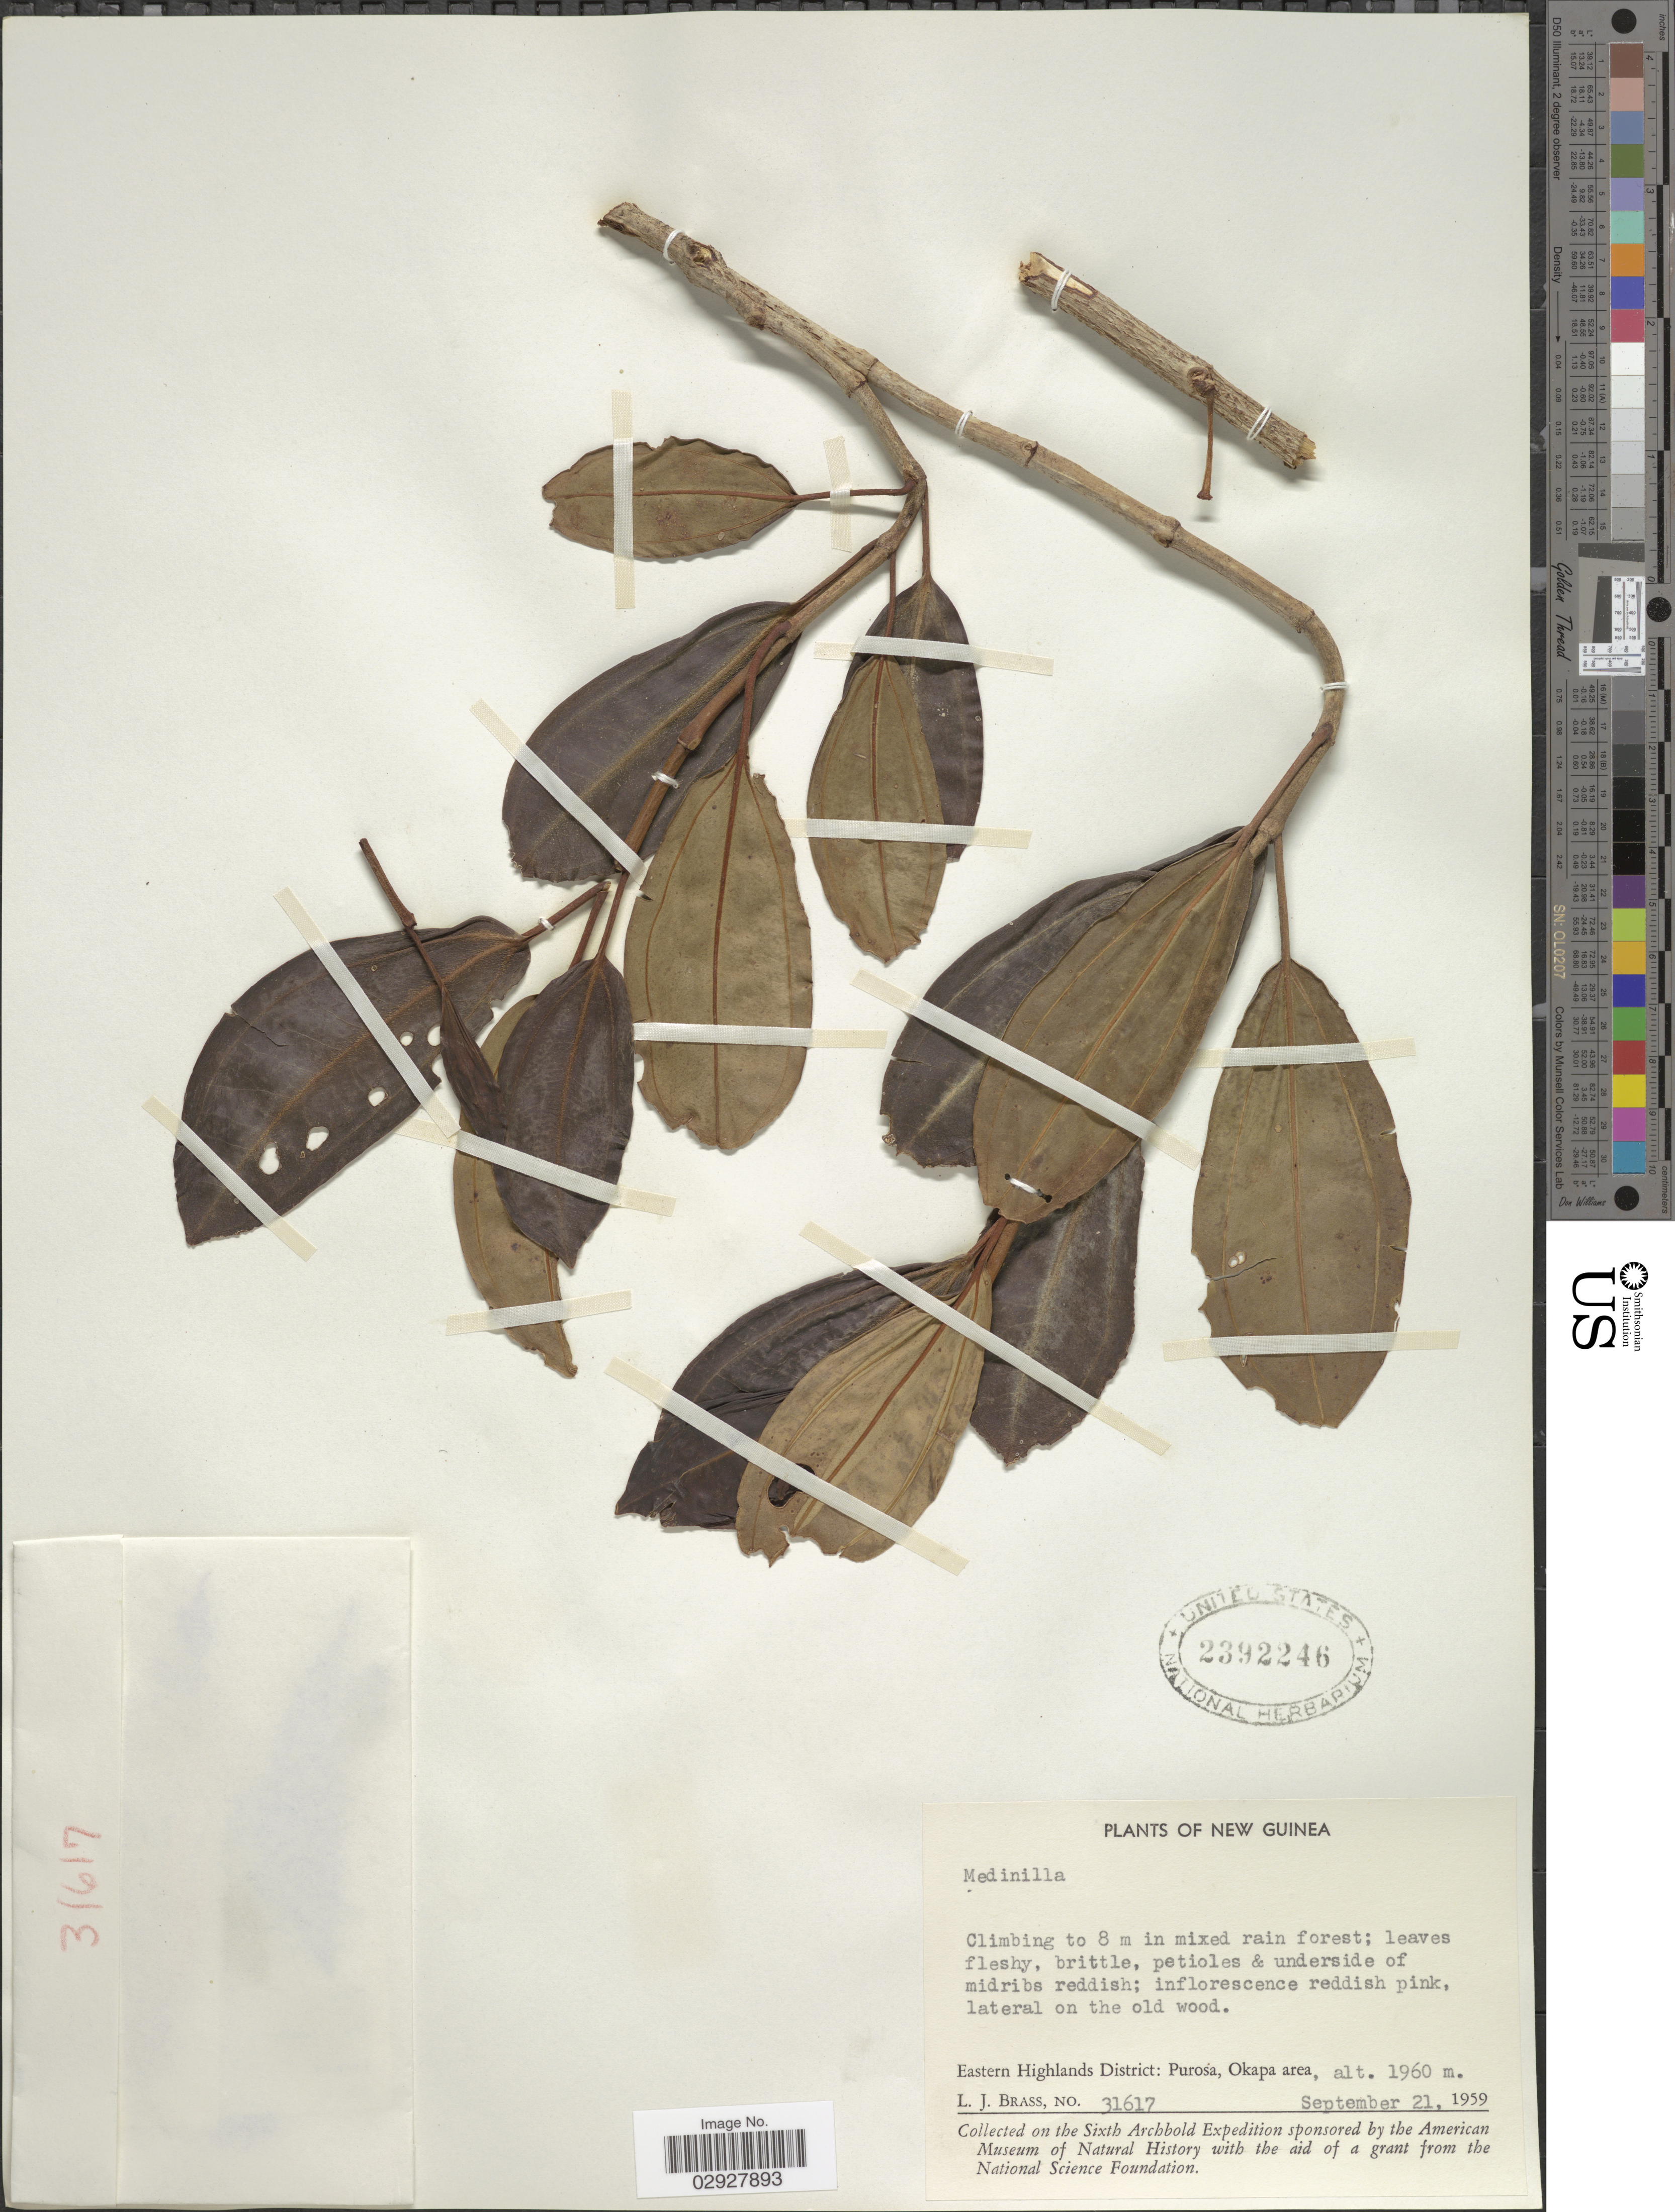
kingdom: Plantae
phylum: Tracheophyta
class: Magnoliopsida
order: Myrtales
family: Melastomataceae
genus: Medinilla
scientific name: Medinilla sp.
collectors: L. J. Brass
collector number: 31617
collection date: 1959-09-21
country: Papua New Guinea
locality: New Guinea, Eastern Highlands District: Purosa, Okapa area.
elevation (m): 1960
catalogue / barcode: US 2392246